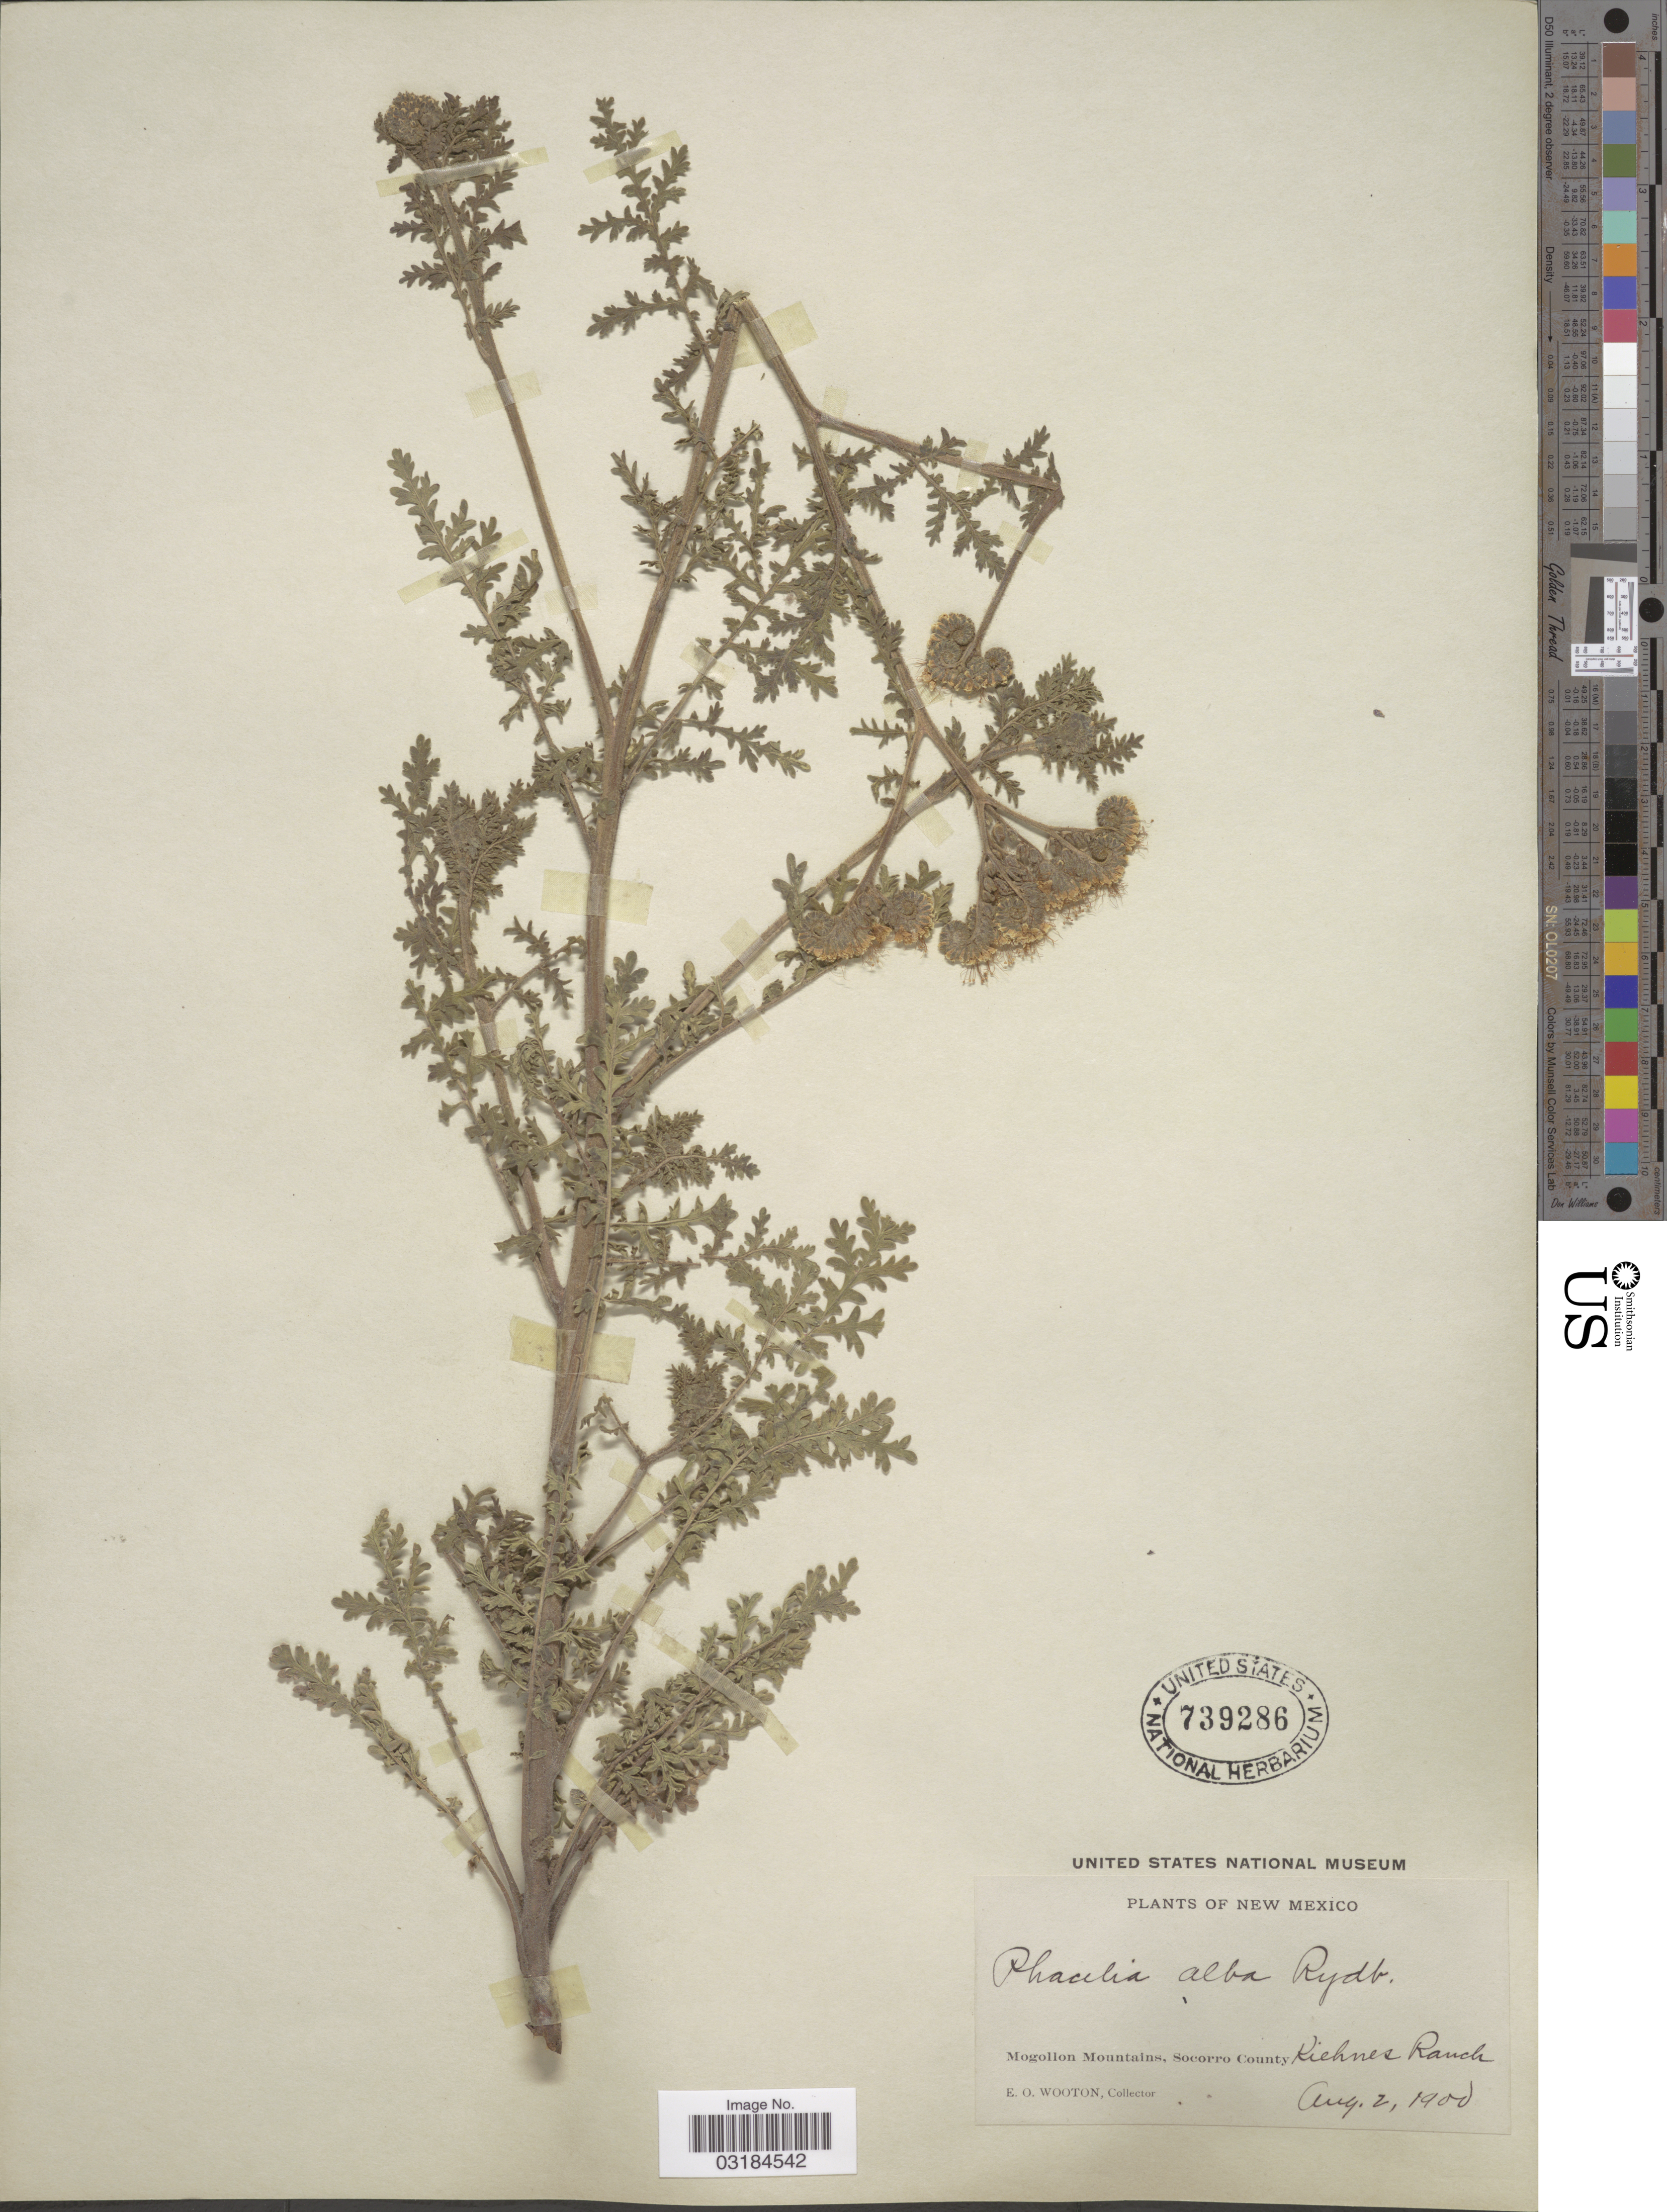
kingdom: Plantae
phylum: Tracheophyta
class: Magnoliopsida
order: Boraginales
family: Hydrophyllaceae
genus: Phacelia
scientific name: Phacelia alba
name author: Rydb.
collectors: E. O. Wooton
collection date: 1900-08-02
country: United States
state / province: New Mexico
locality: Mogollon Mountains, Socorro County, Kiehnes Ranch.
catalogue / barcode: US 739286